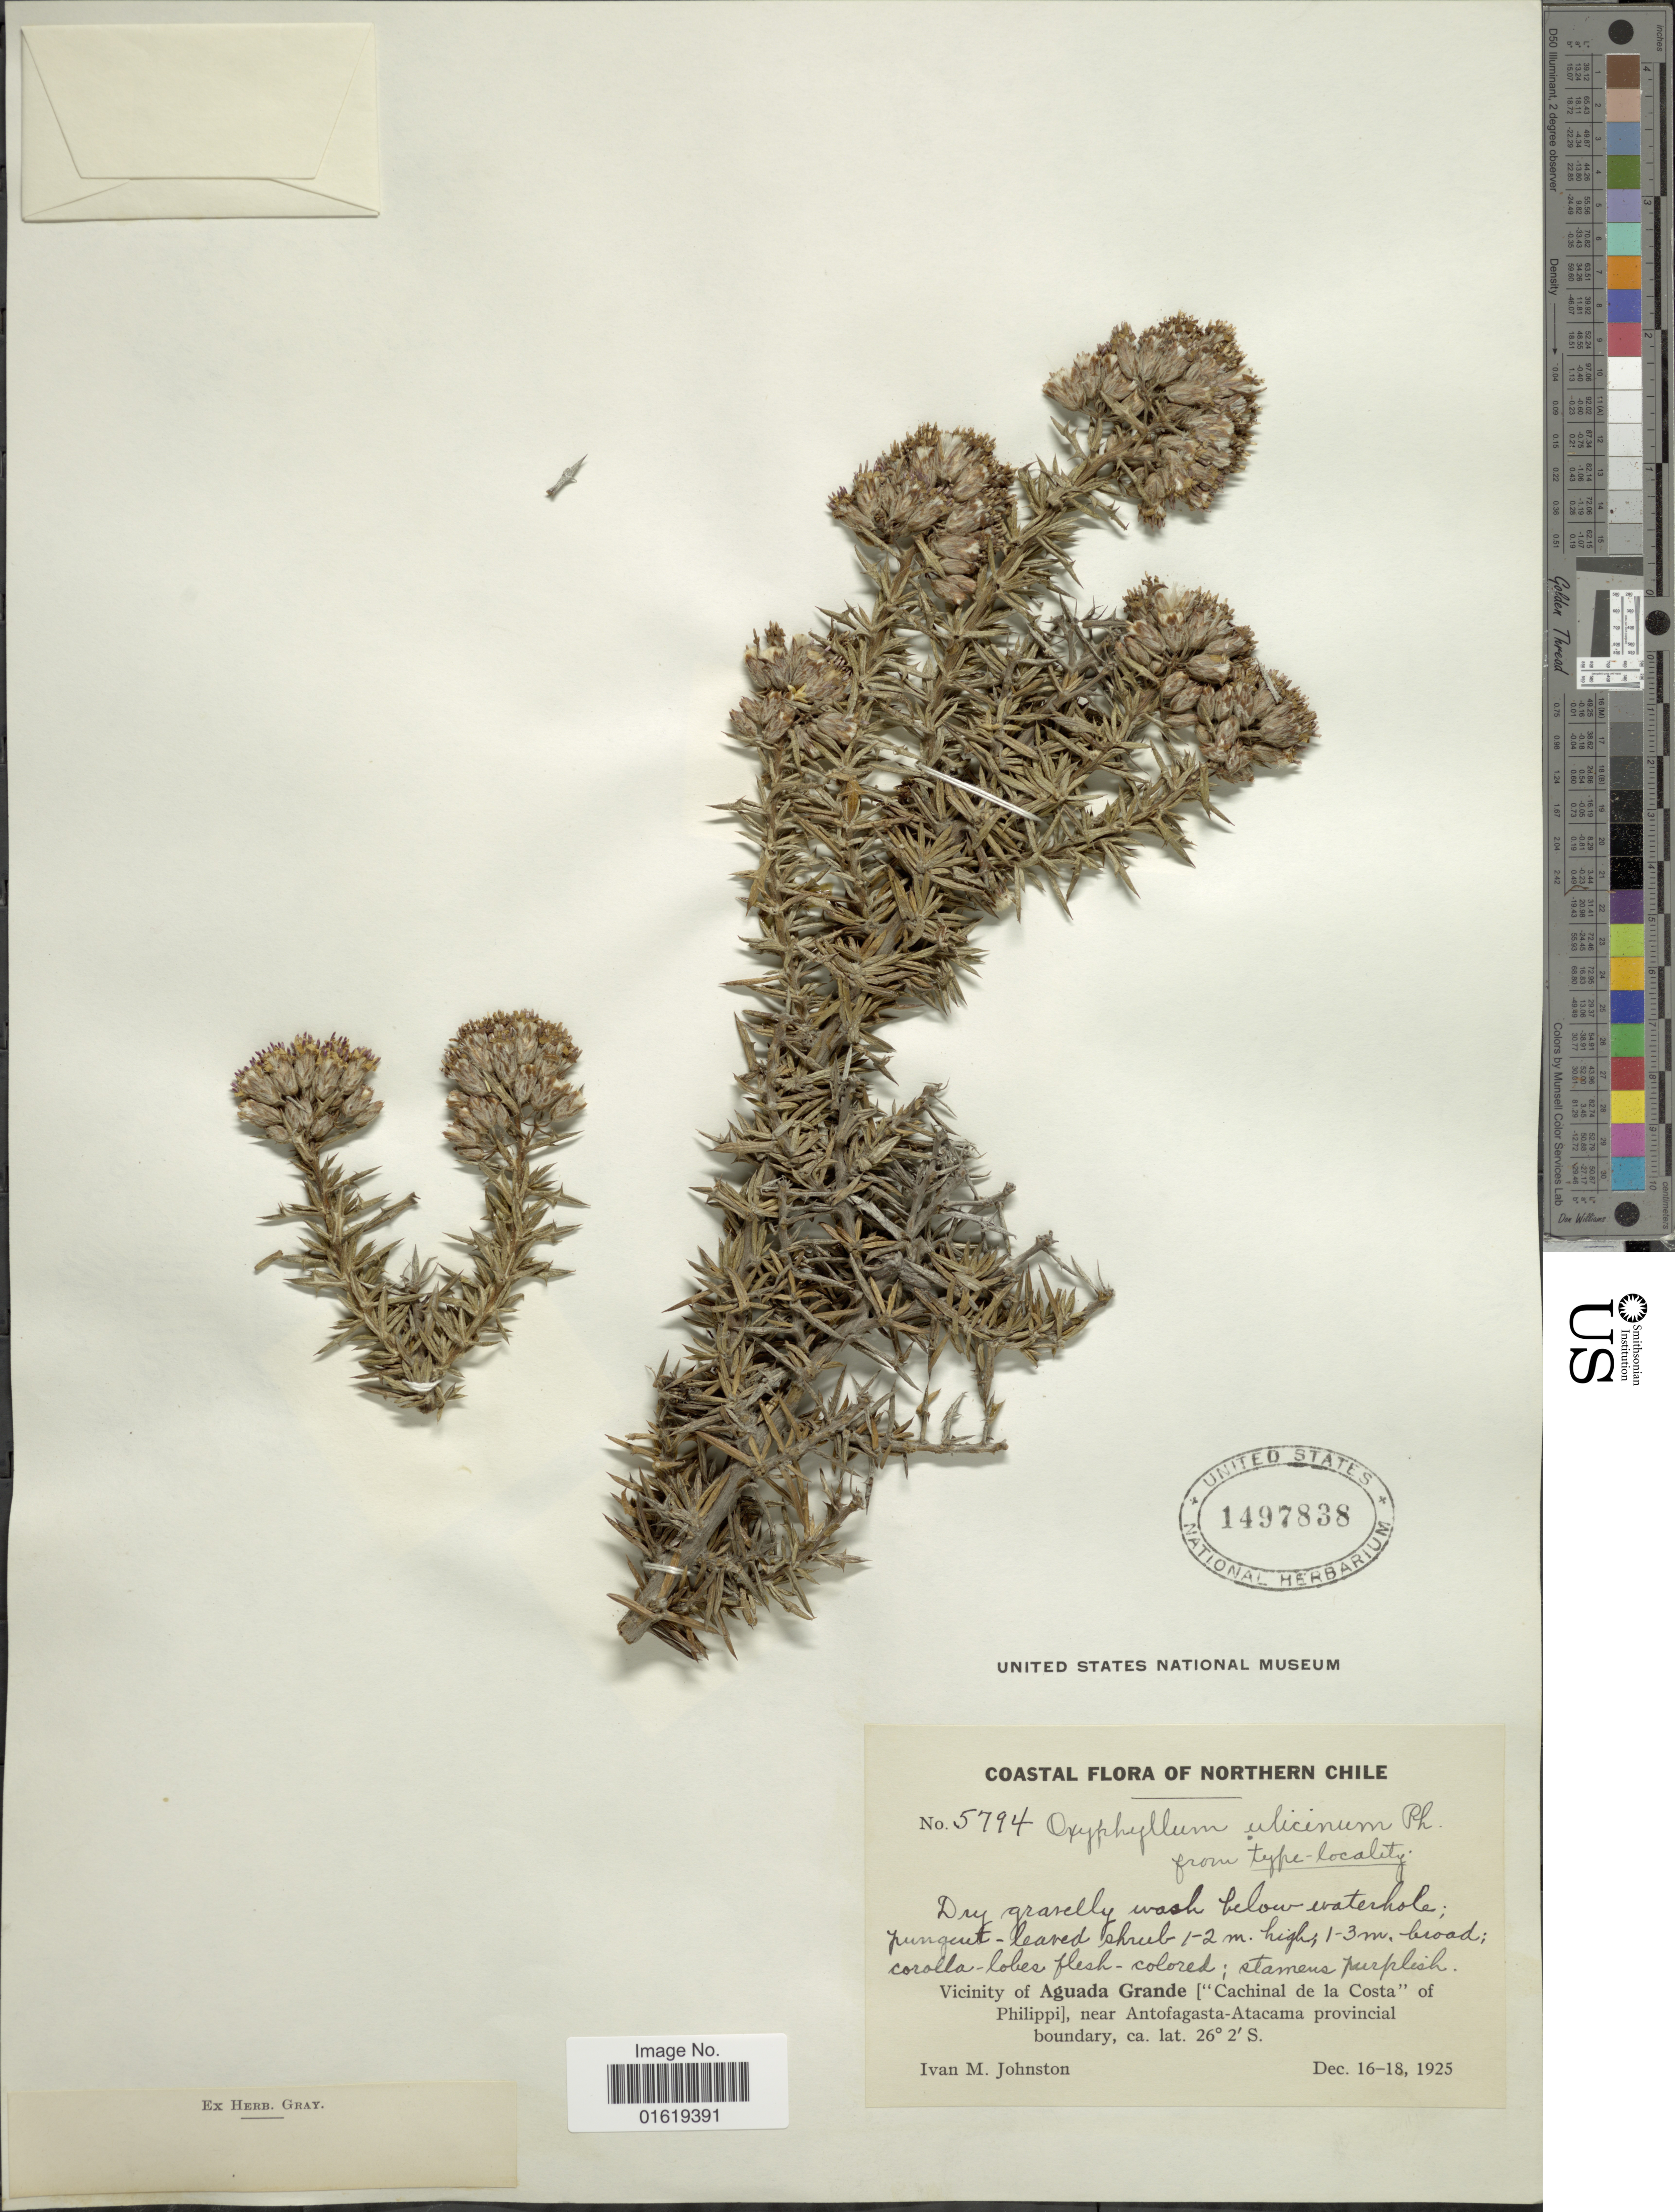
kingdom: Plantae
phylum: Tracheophyta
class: Magnoliopsida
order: Asterales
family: Asteraceae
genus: Oxyphyllum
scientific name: Oxyphyllum ulicinum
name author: Phil.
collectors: I.M. Johnston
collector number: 5794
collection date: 1925-12-16/1925-12-18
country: Chile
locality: Northern Chile. Vicinity of Aguada Grande ["Cachinal de la Costa" of Philippi], near Antofafasta-Atacama provincial boundary.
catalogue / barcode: US 1497838